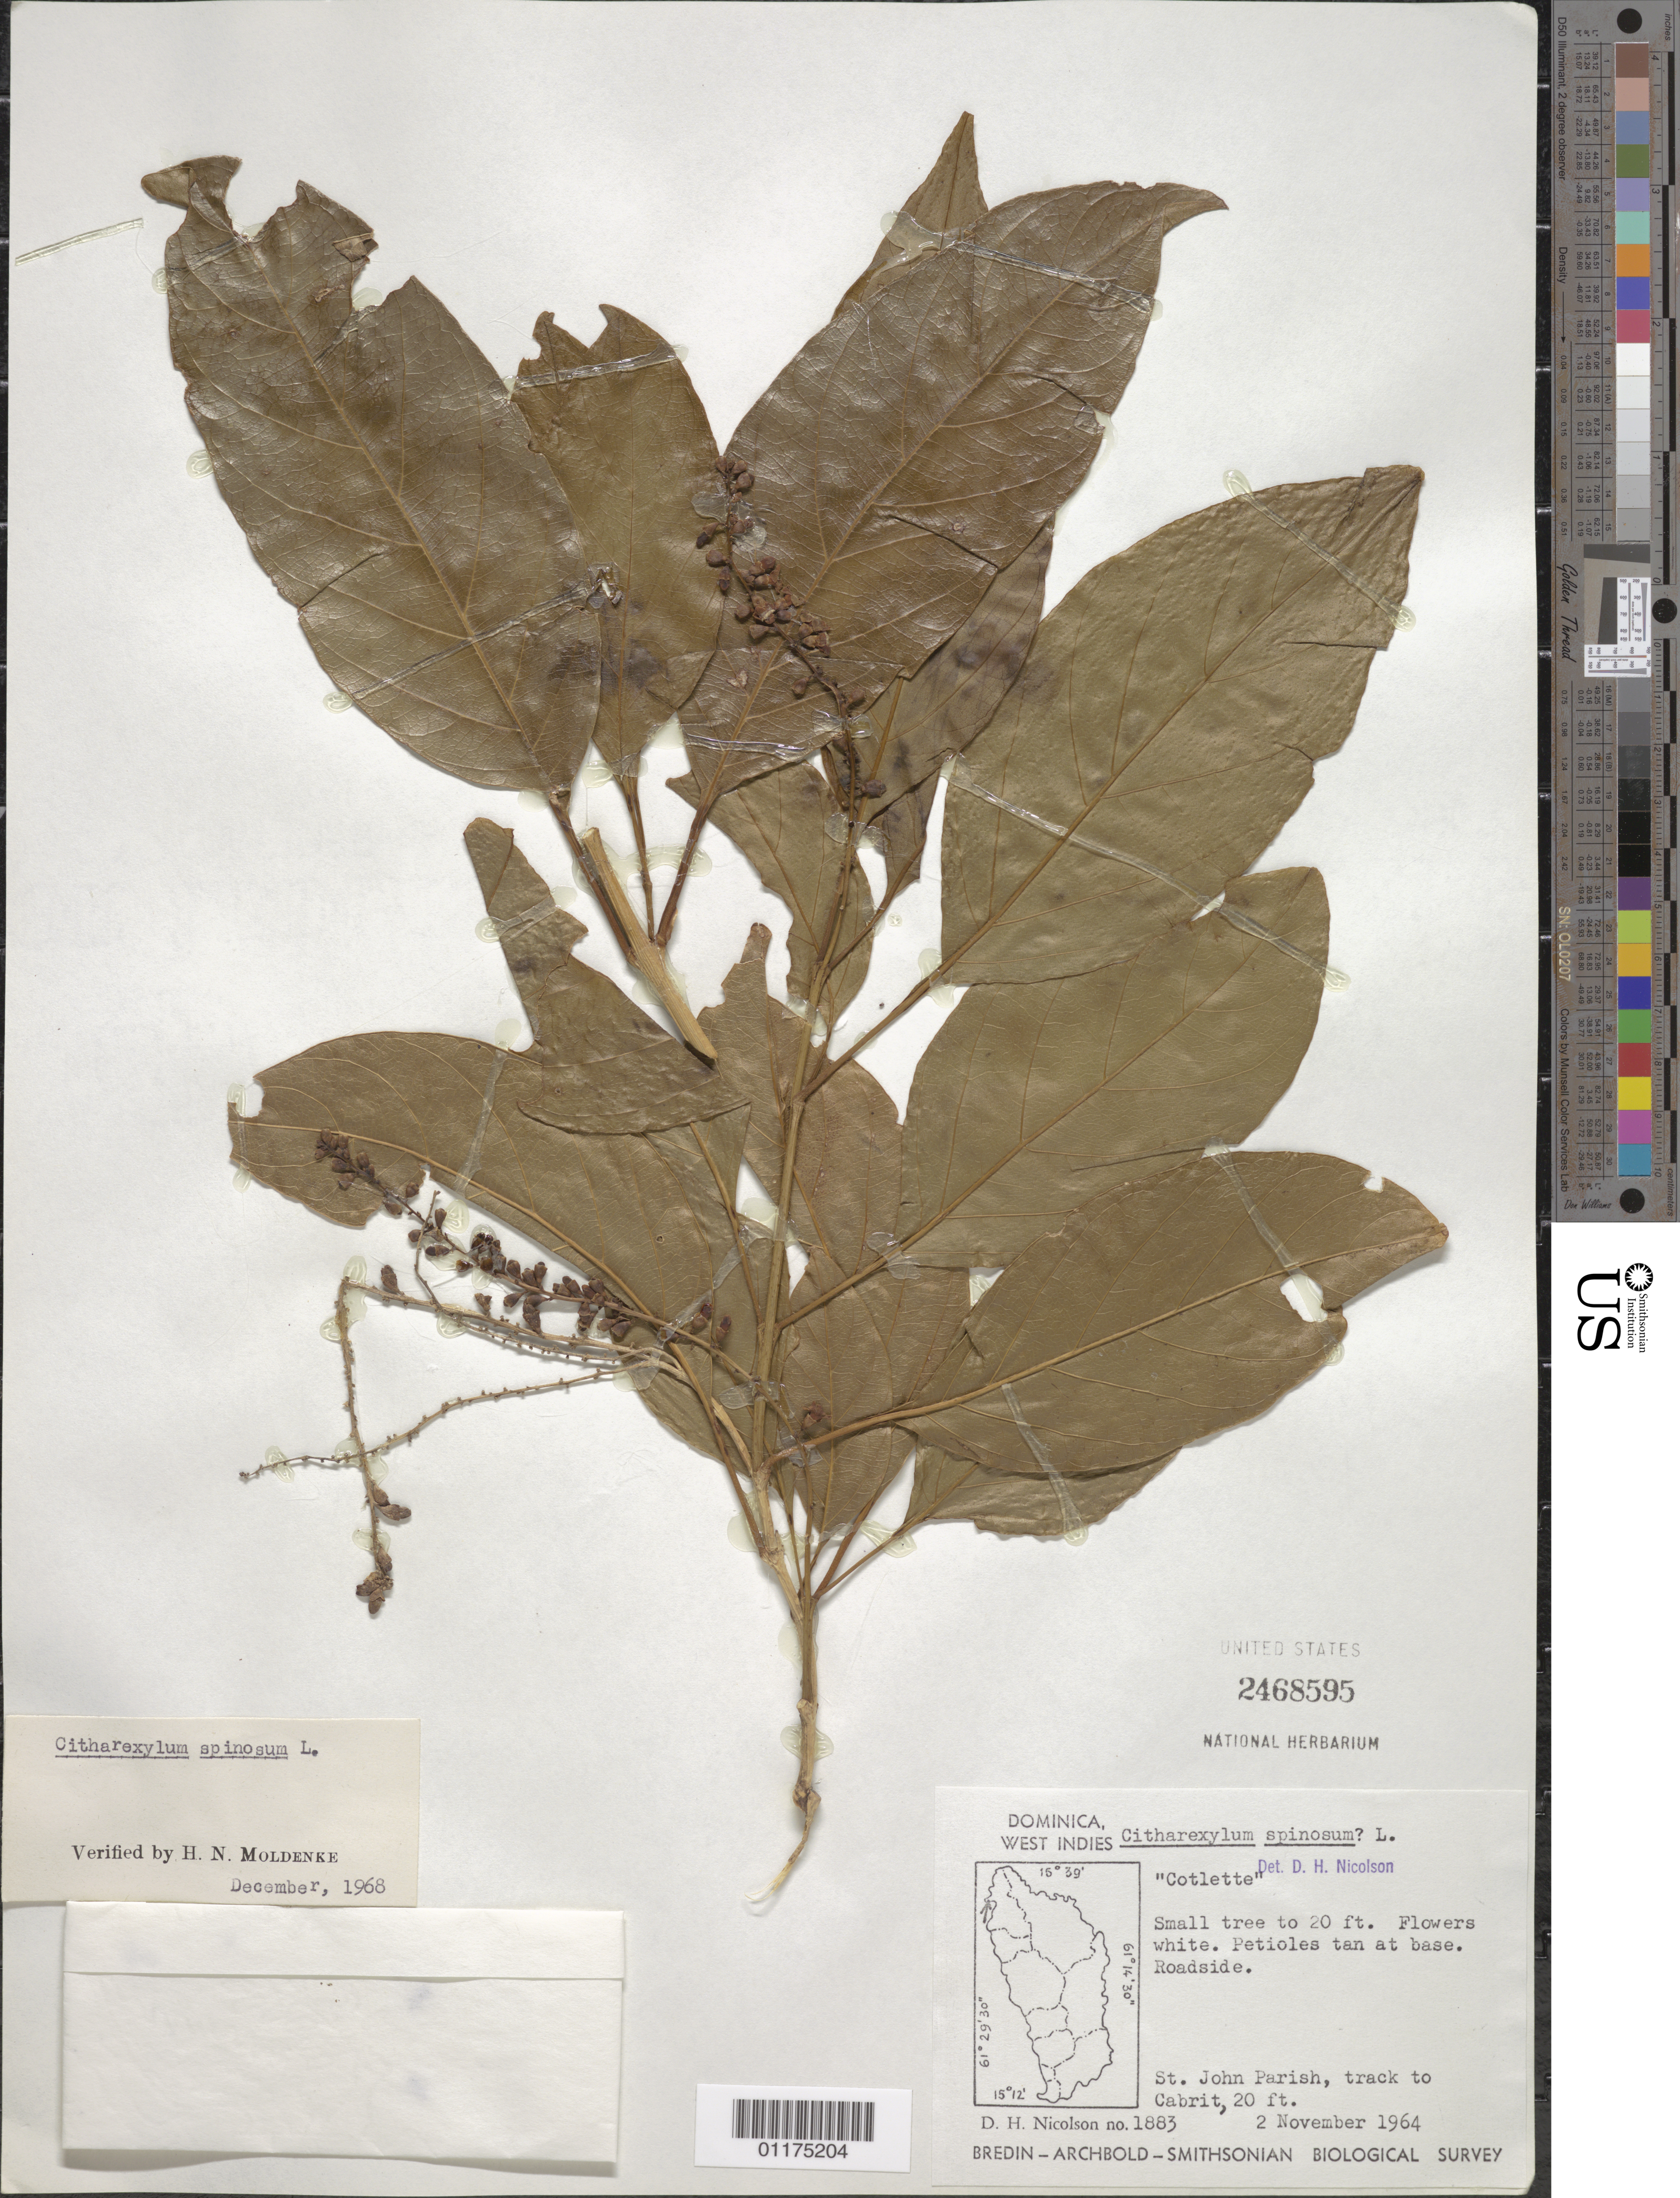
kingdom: Plantae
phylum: Tracheophyta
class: Magnoliopsida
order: Lamiales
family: Verbenaceae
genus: Citharexylum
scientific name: Citharexylum spinosum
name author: L.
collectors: D. H. Nicolson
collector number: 1883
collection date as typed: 02 Nov 1964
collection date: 1964-11-02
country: Dominica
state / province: St. John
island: Dominica I.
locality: track to Cabrit, 20ft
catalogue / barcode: US 2468595